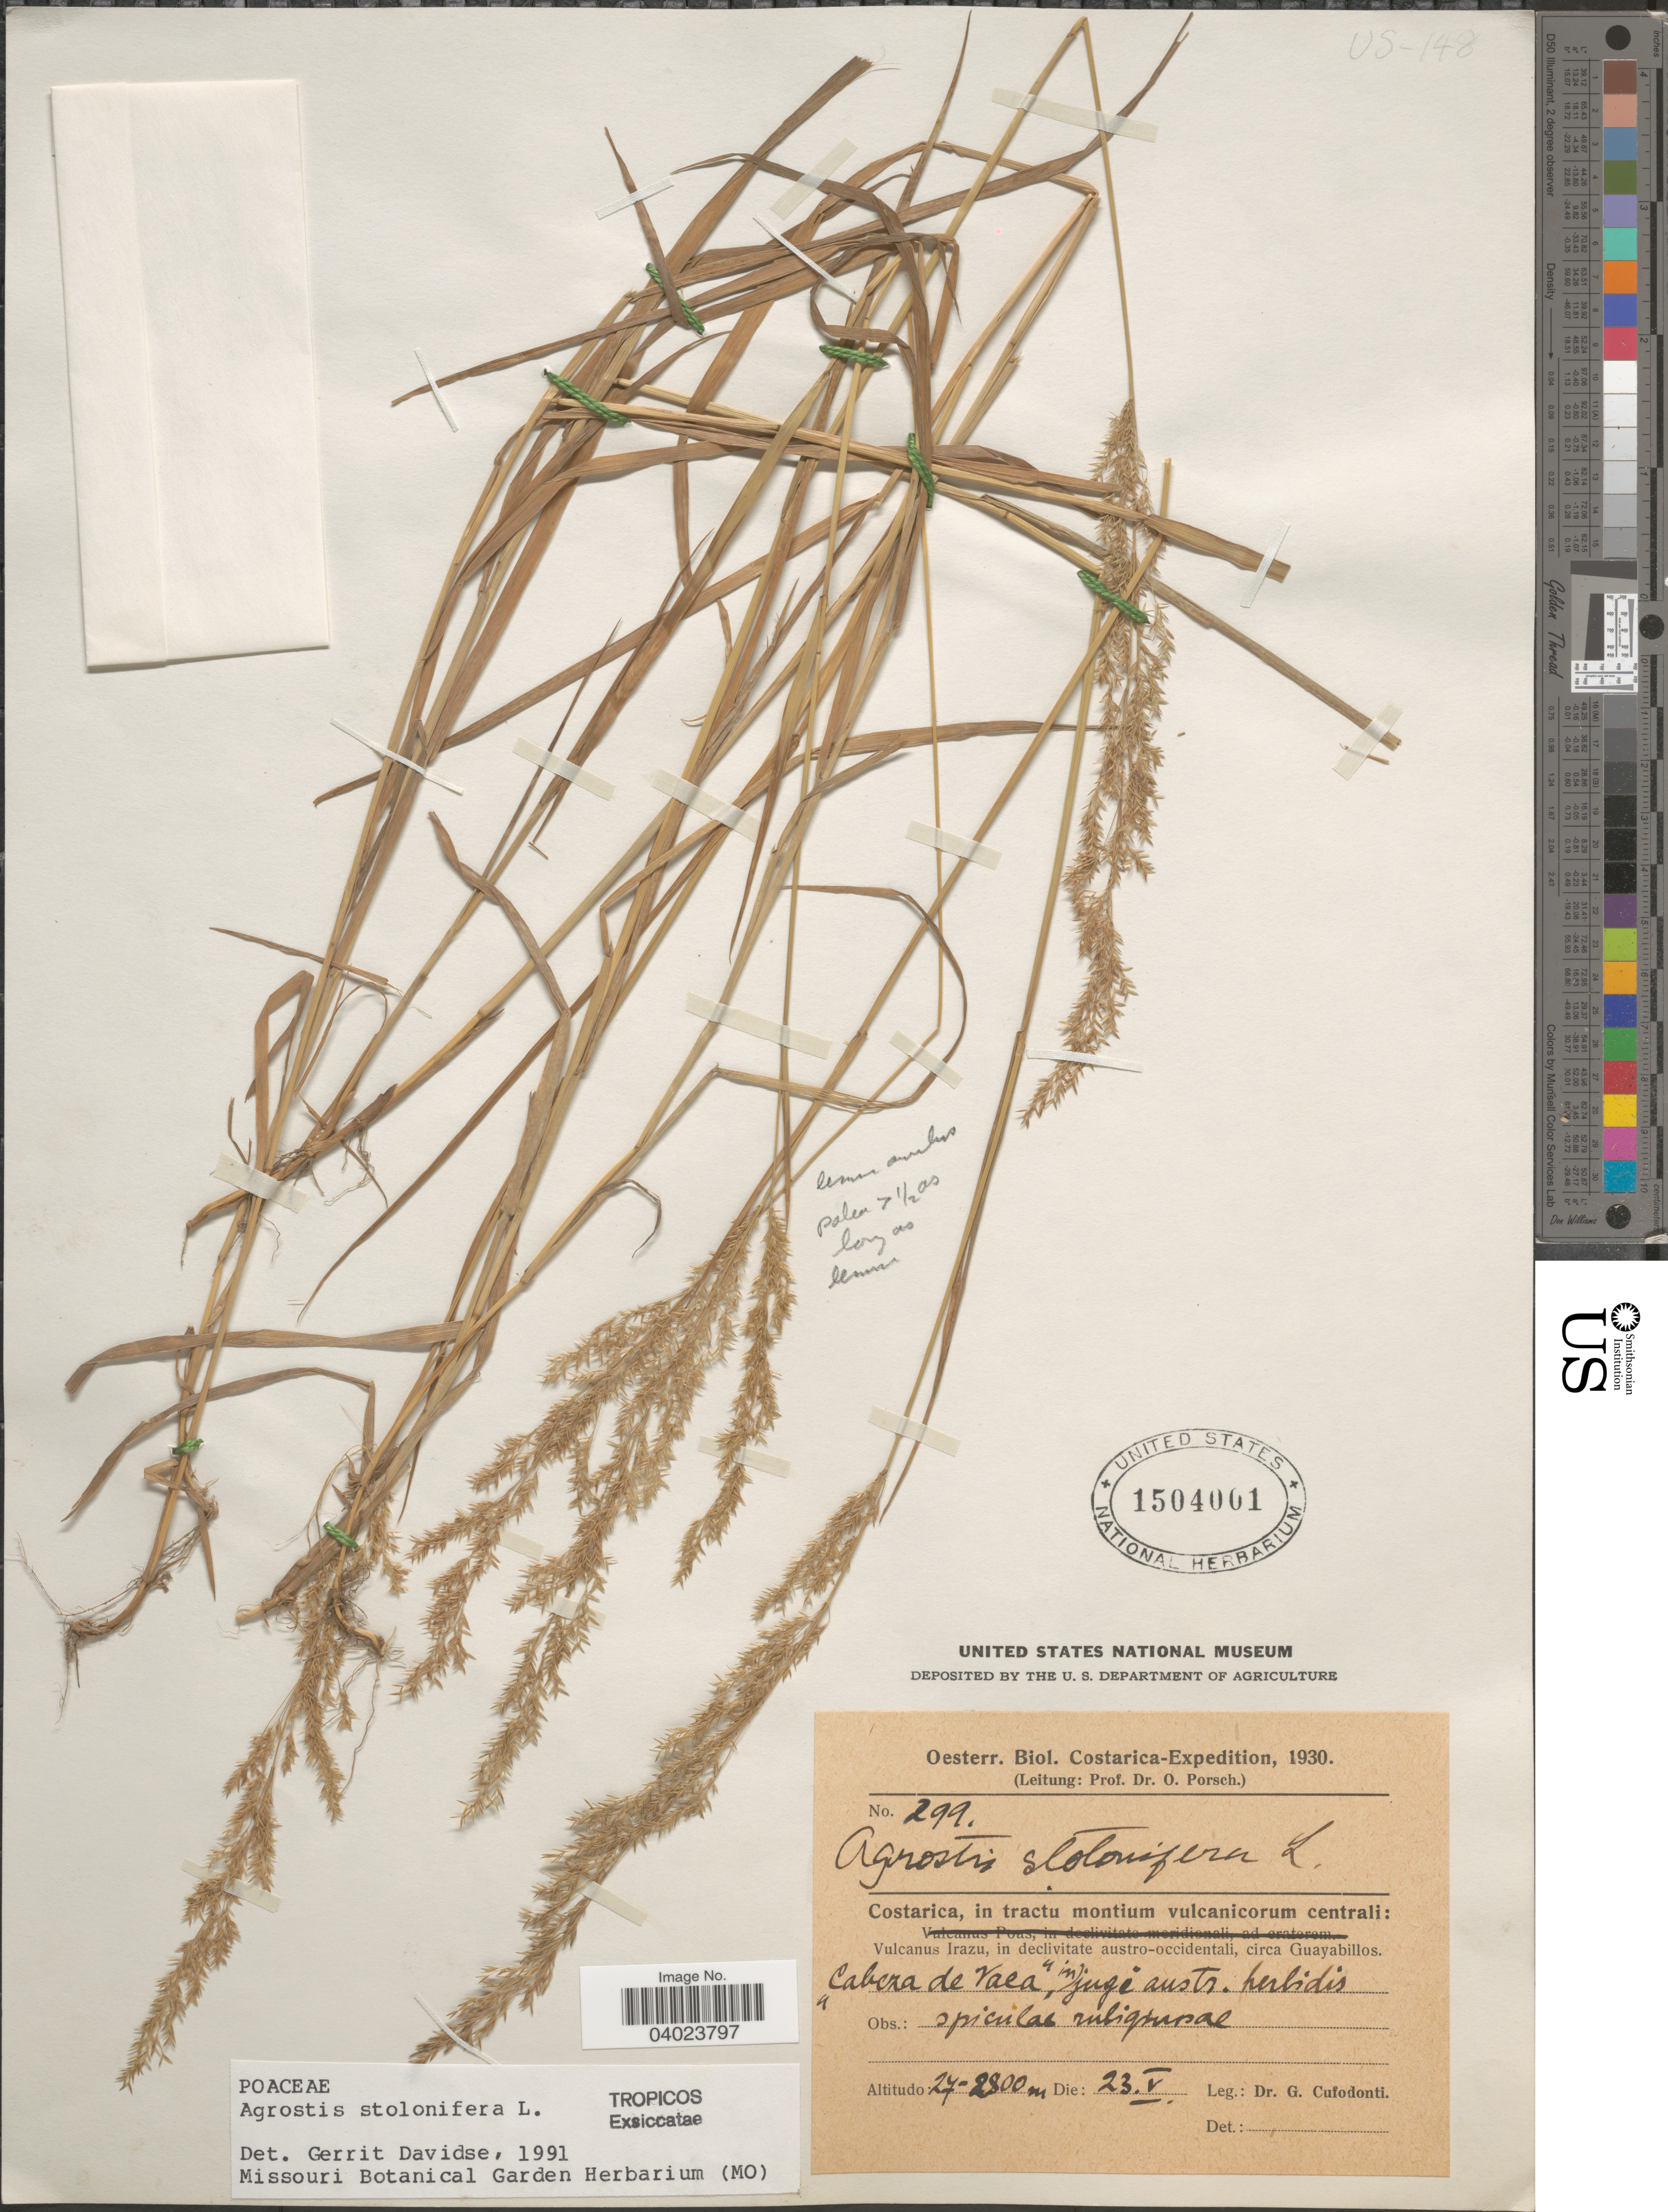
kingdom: Plantae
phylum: Tracheophyta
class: Liliopsida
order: Poales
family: Poaceae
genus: Agrostis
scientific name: Agrostis stolonifera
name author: L.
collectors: G. Cufodonti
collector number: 299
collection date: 1930-05-23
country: Costa Rica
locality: Costarica, in tractu montium vulcanicorum centrali: Vulcanus Irazu, in declivitate austro-occidentali, circa Guayabillos. "Cabeza de Vala."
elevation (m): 2700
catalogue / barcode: US 1504001